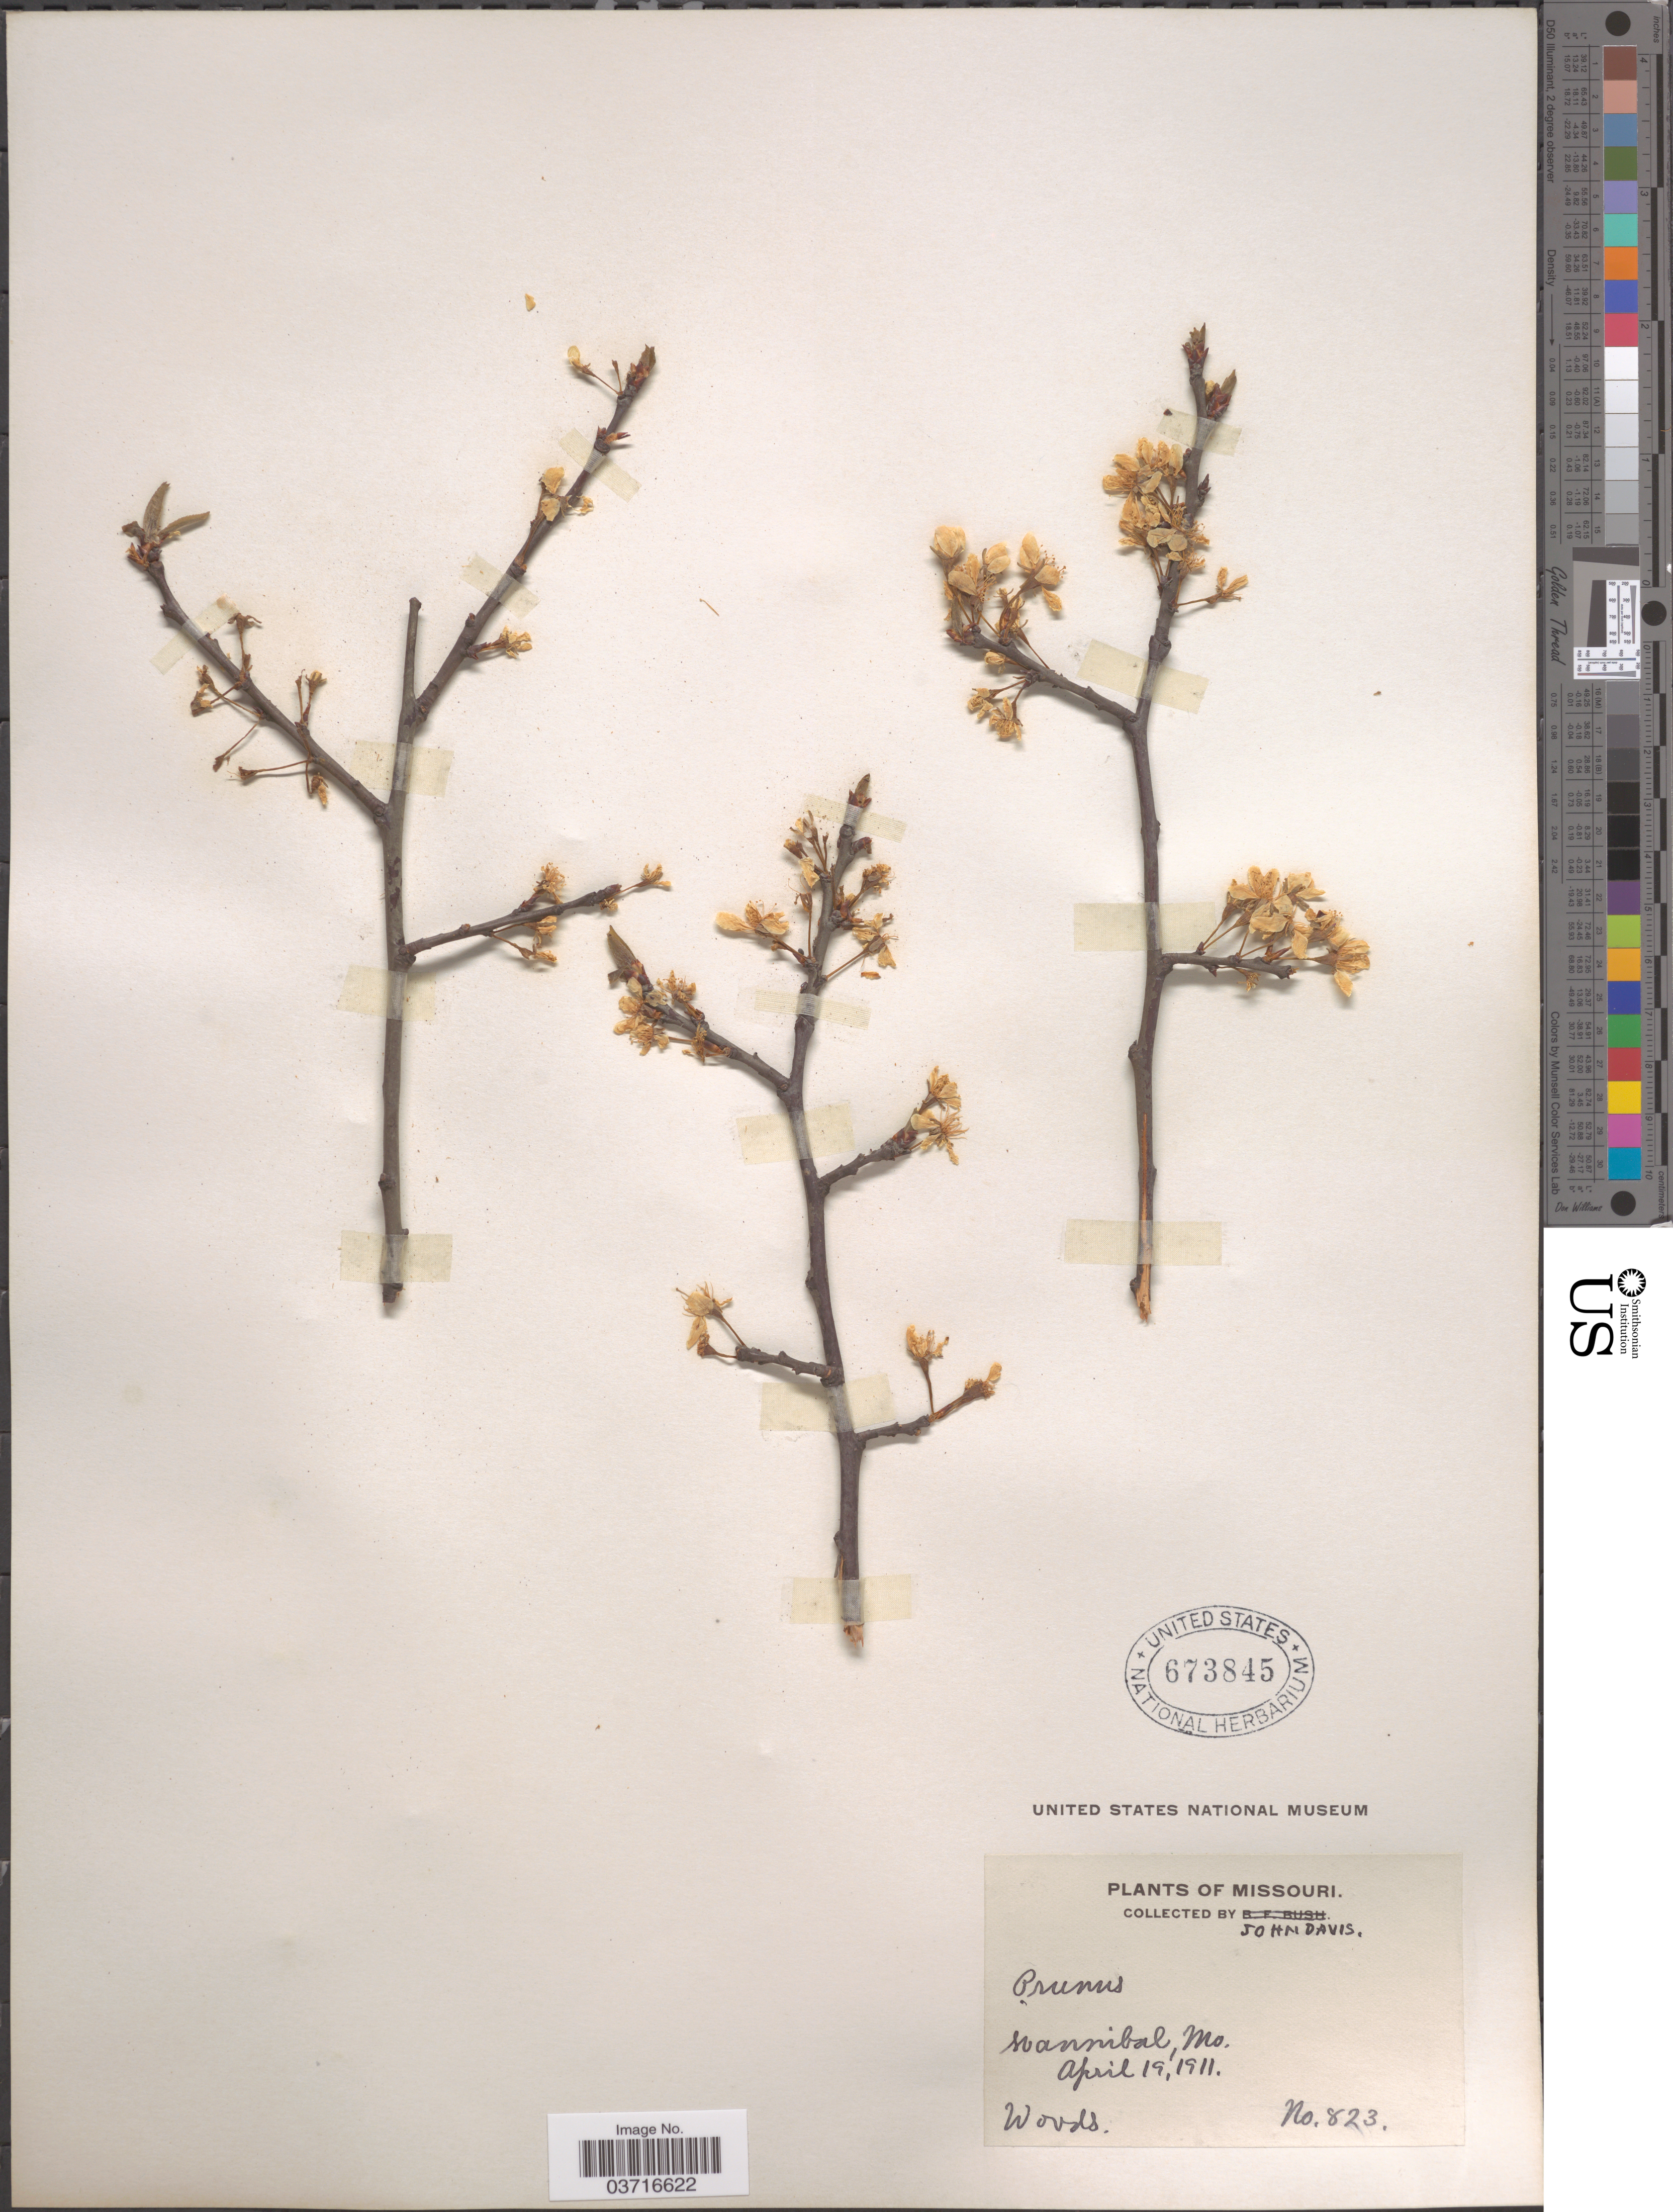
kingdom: Plantae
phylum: Tracheophyta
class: Magnoliopsida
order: Rosales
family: Rosaceae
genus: Prunus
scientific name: Prunus sp.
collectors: J. Davis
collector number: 823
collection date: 1911-04-19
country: United States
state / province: Missouri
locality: Hannibal.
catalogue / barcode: US 673845